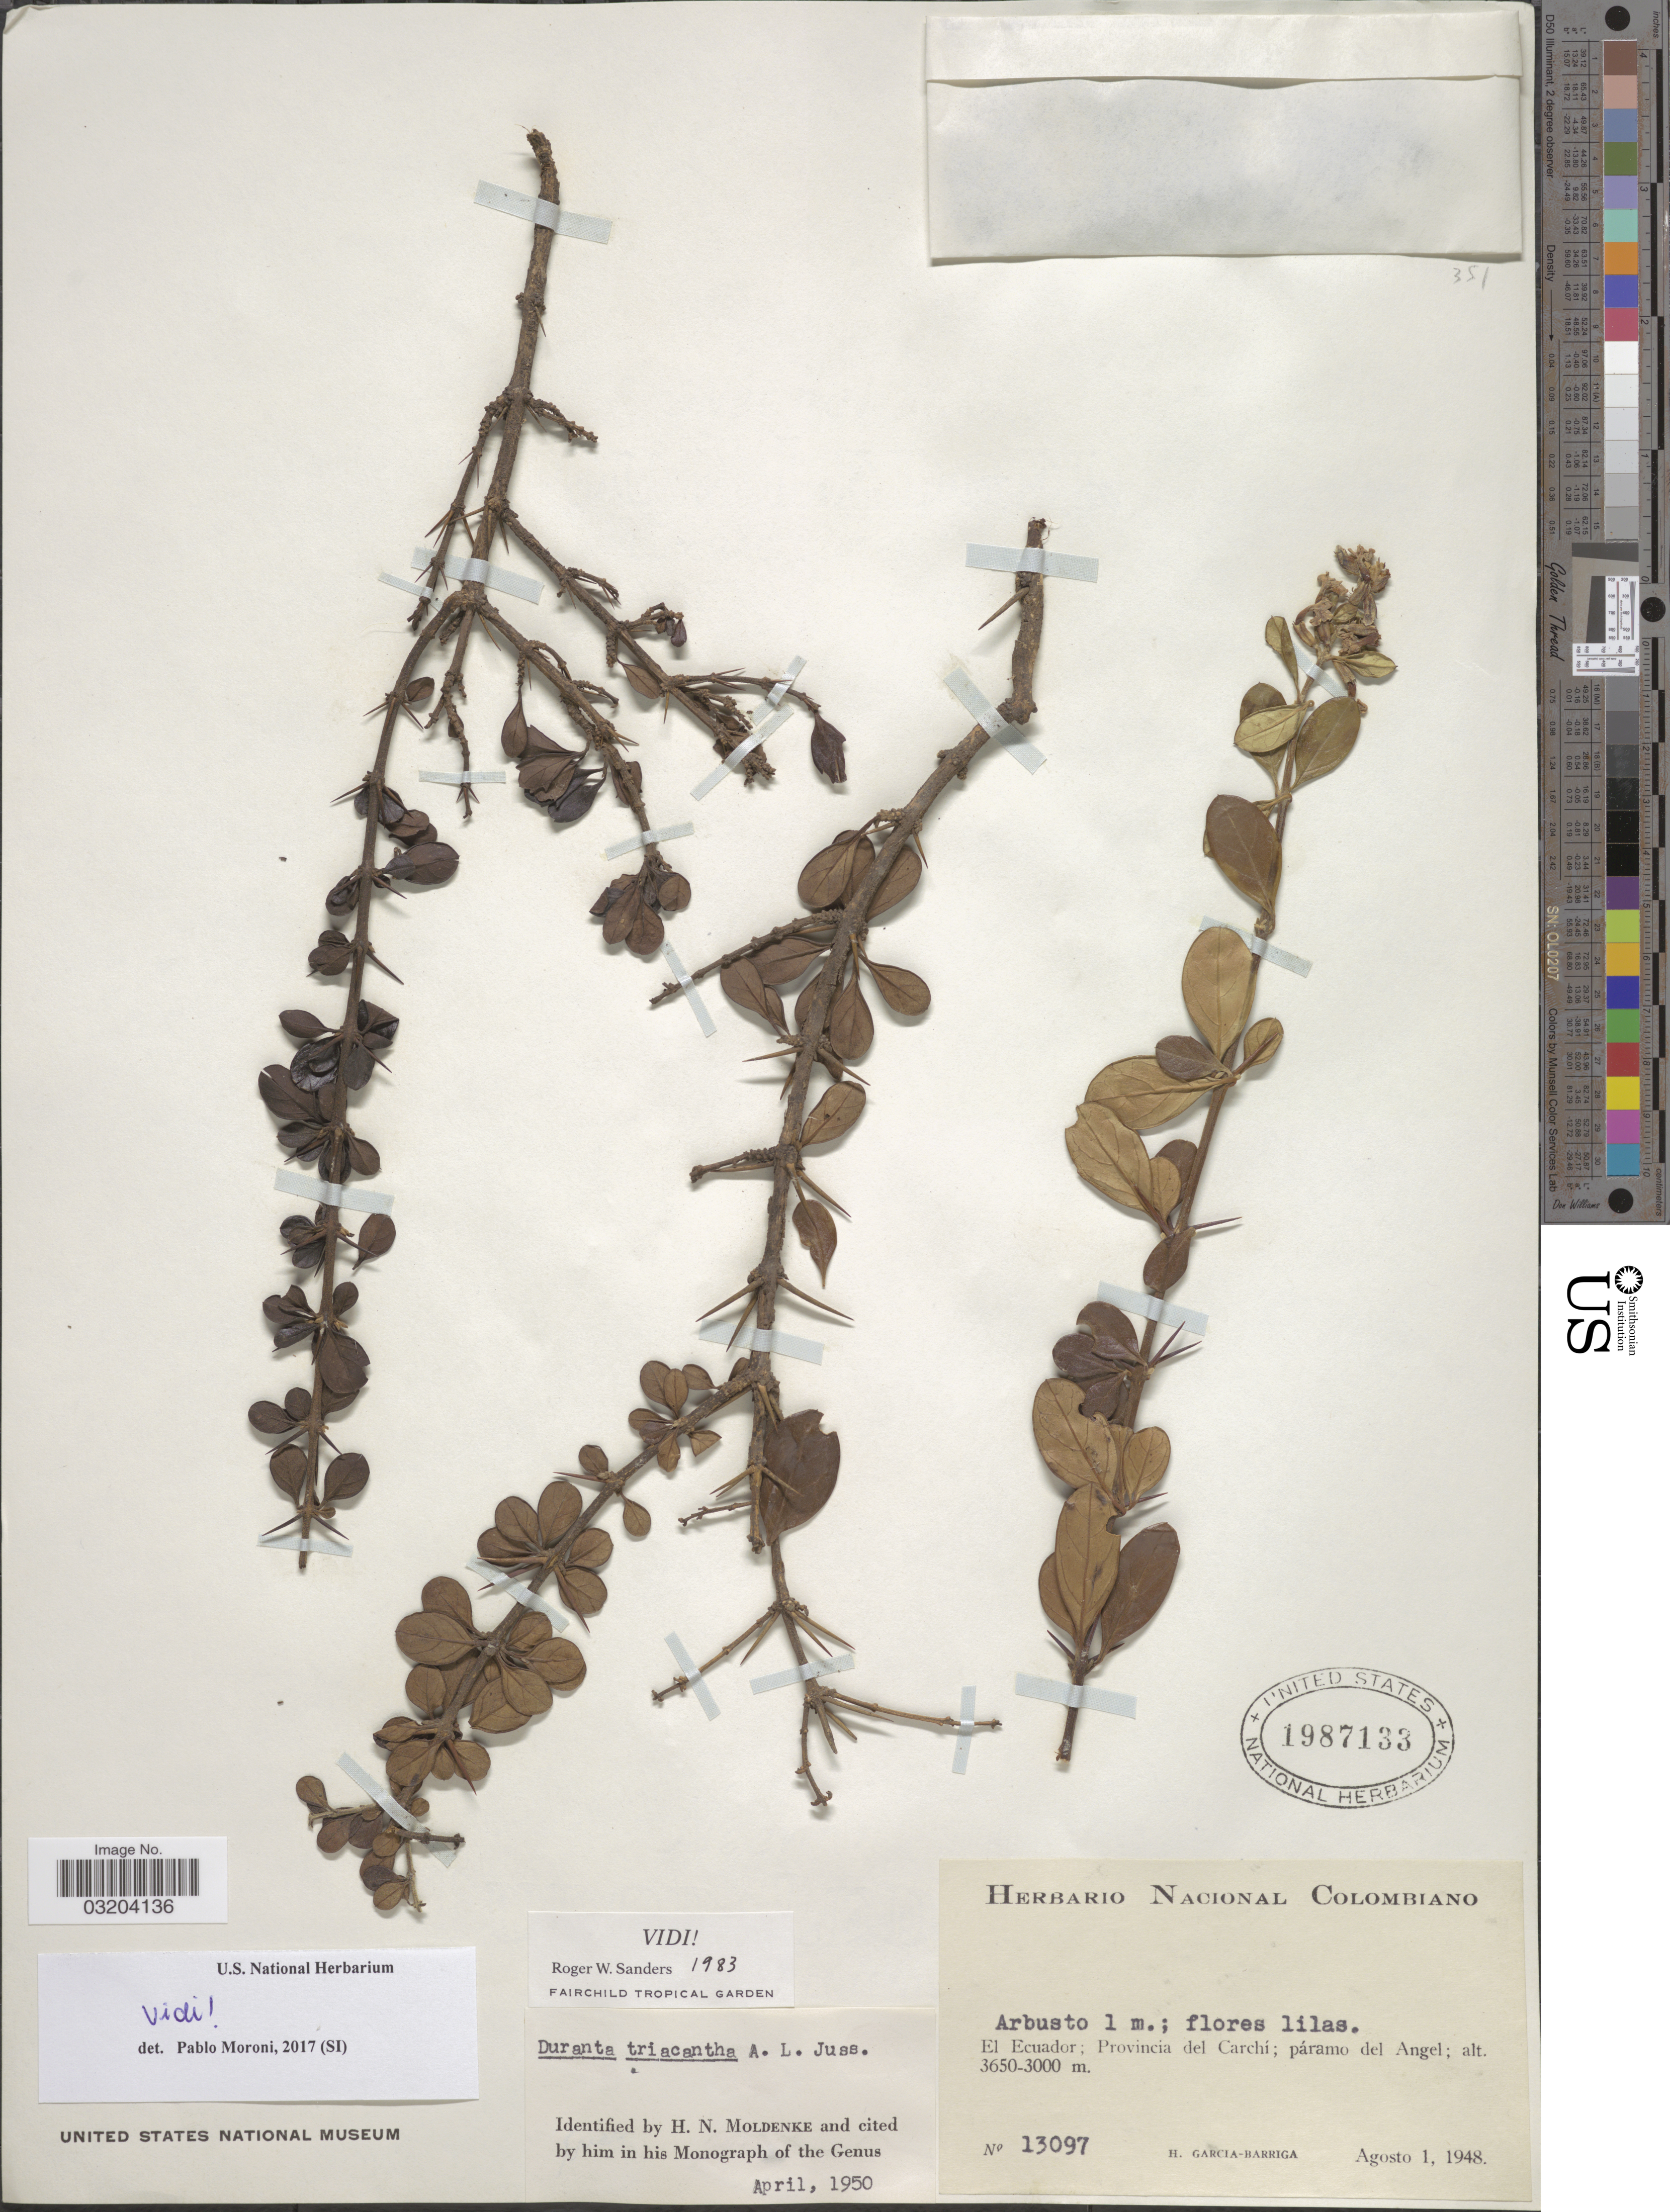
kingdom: Plantae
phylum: Tracheophyta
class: Magnoliopsida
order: Lamiales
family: Verbenaceae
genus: Duranta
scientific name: Duranta triacantha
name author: Juss.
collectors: H. García Barriga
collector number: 13097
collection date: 1948-08-01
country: Ecuador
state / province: Carchi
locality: Páramo del Angel.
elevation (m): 3000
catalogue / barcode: US 1987133